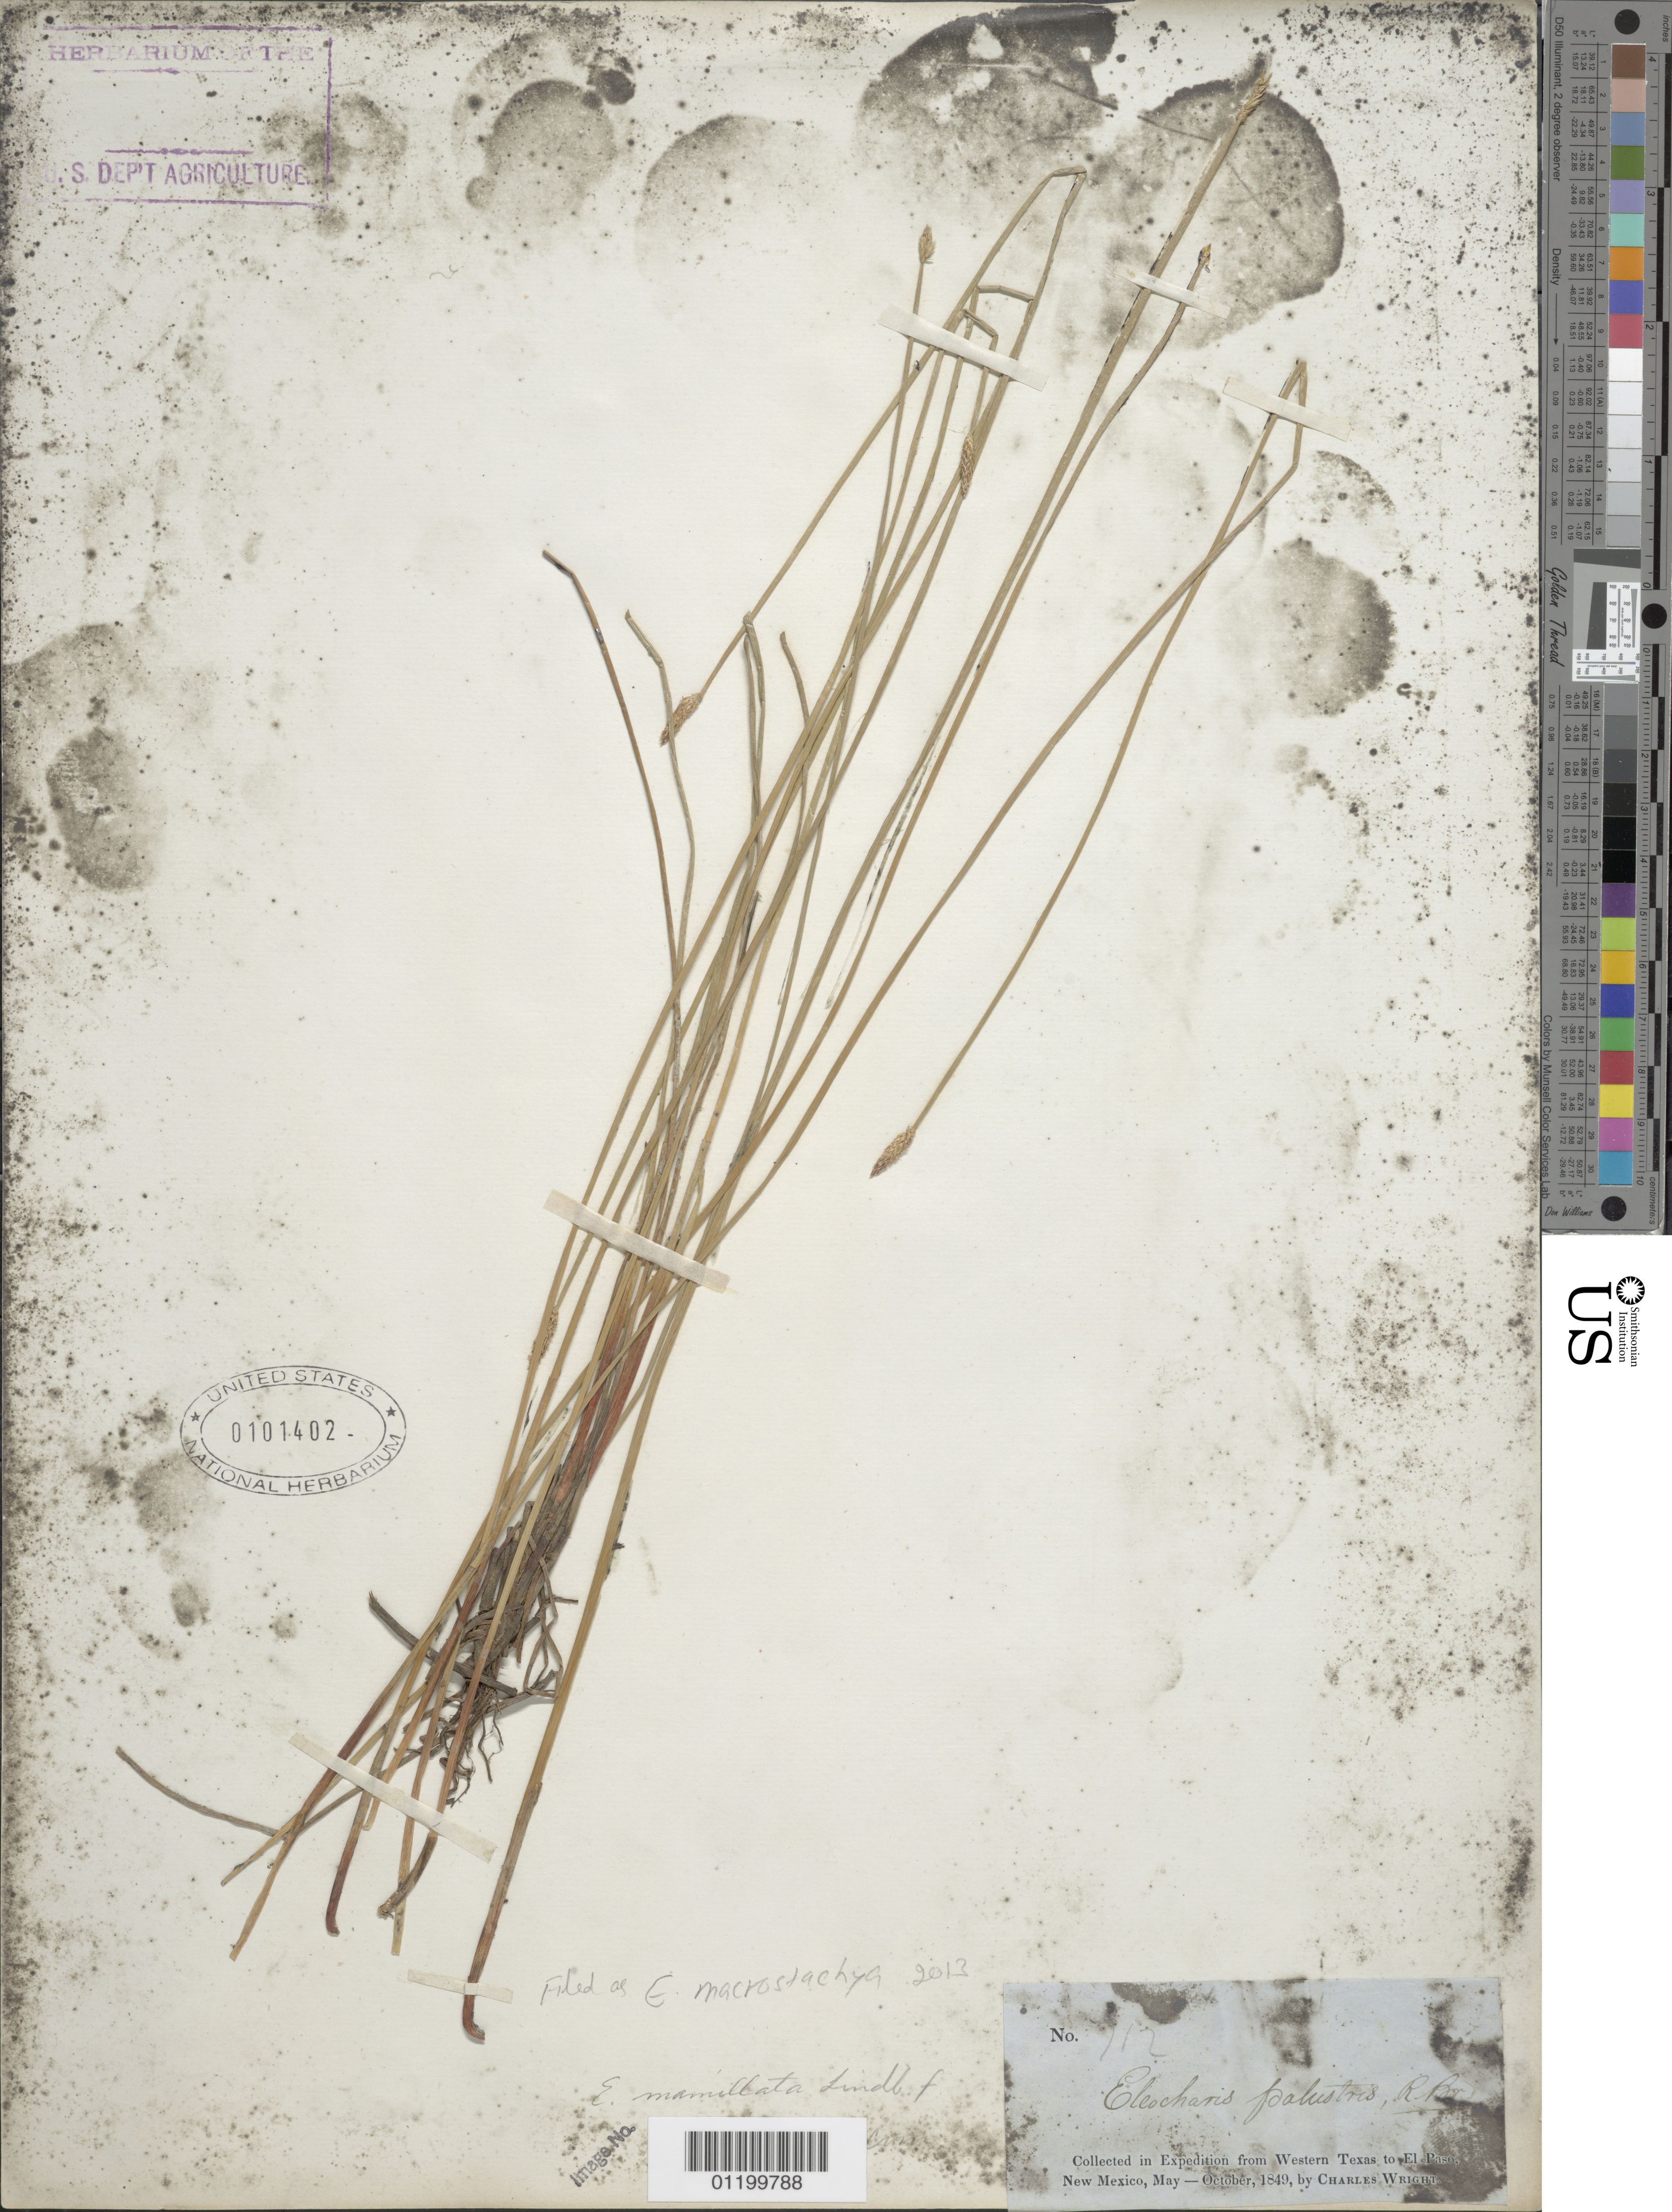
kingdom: Plantae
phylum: Tracheophyta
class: Liliopsida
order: Poales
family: Cyperaceae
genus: Eleocharis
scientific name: Eleocharis macrostachya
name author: Britton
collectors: C. Wright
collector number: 712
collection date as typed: May 1849 to -- Oct 1849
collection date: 1849-05/1849-10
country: United States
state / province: New Mexico / Texas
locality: W Texas to El Paso, New Mexico.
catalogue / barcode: US 101402